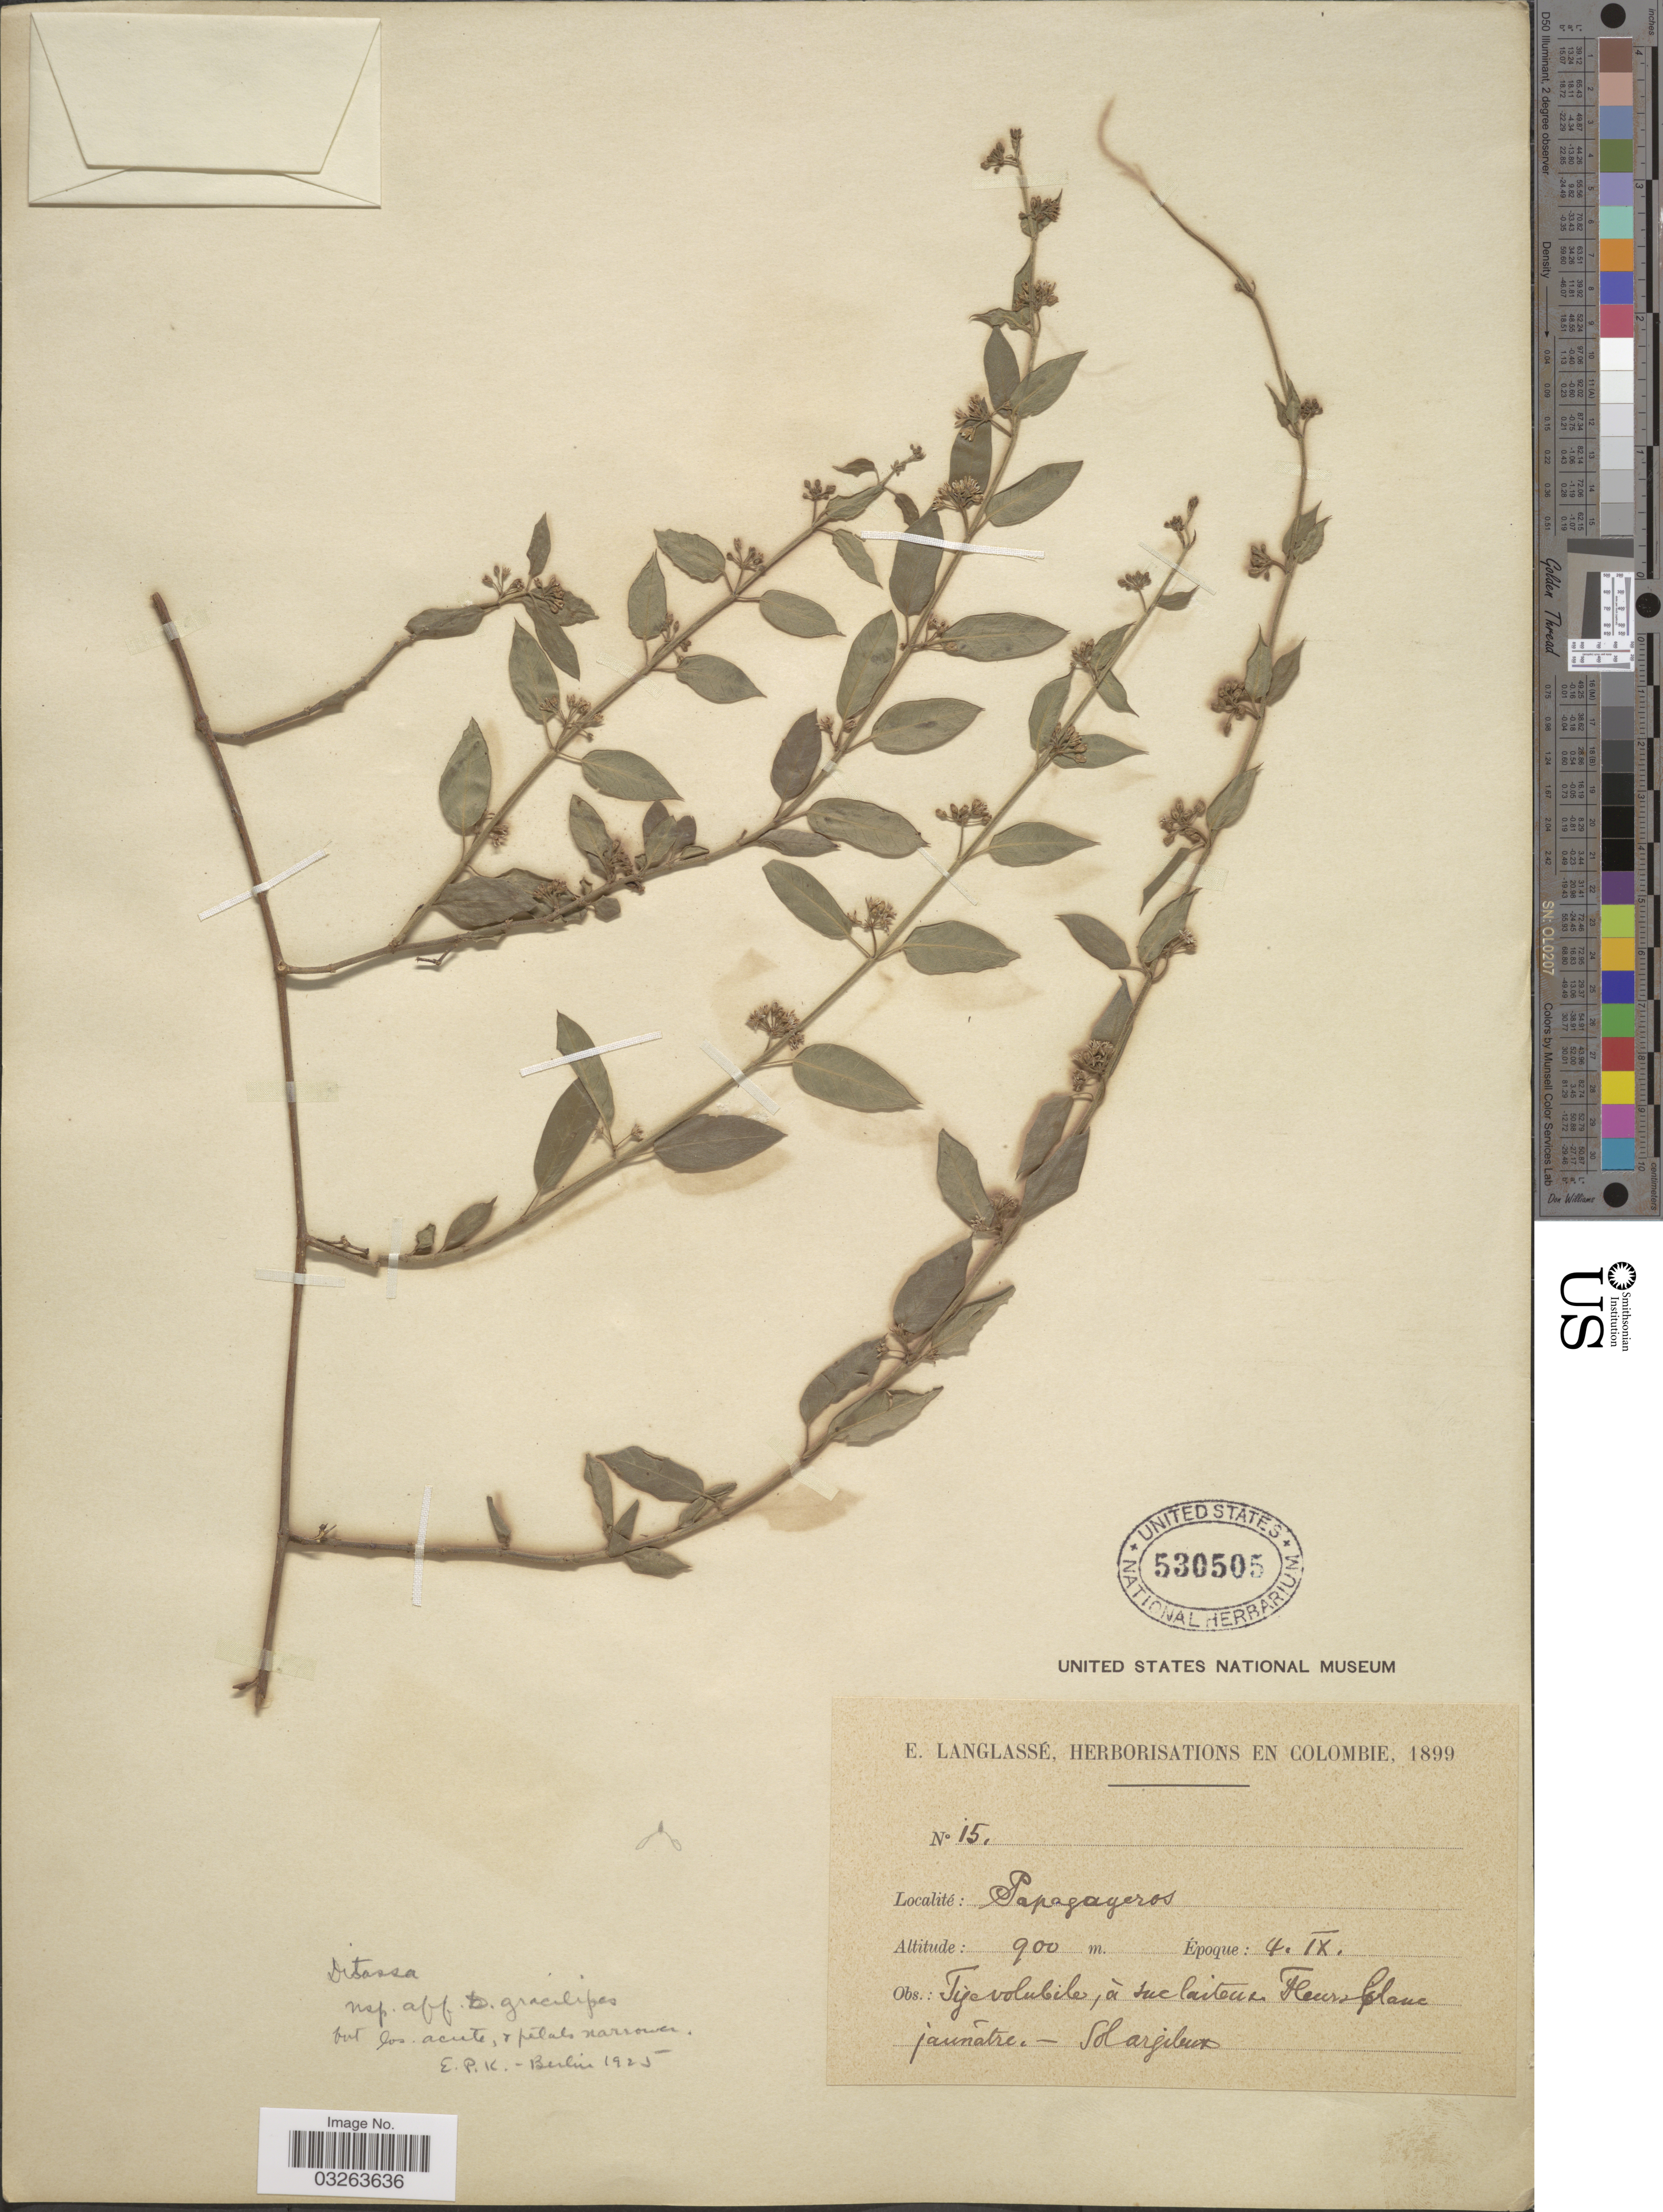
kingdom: Plantae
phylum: Tracheophyta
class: Magnoliopsida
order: Gentianales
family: Apocynaceae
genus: Ditassa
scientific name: Ditassa sp.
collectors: E. Langlassé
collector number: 15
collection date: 1899-09-04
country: Colombia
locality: Papagayeros.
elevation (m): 900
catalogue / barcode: US 530505